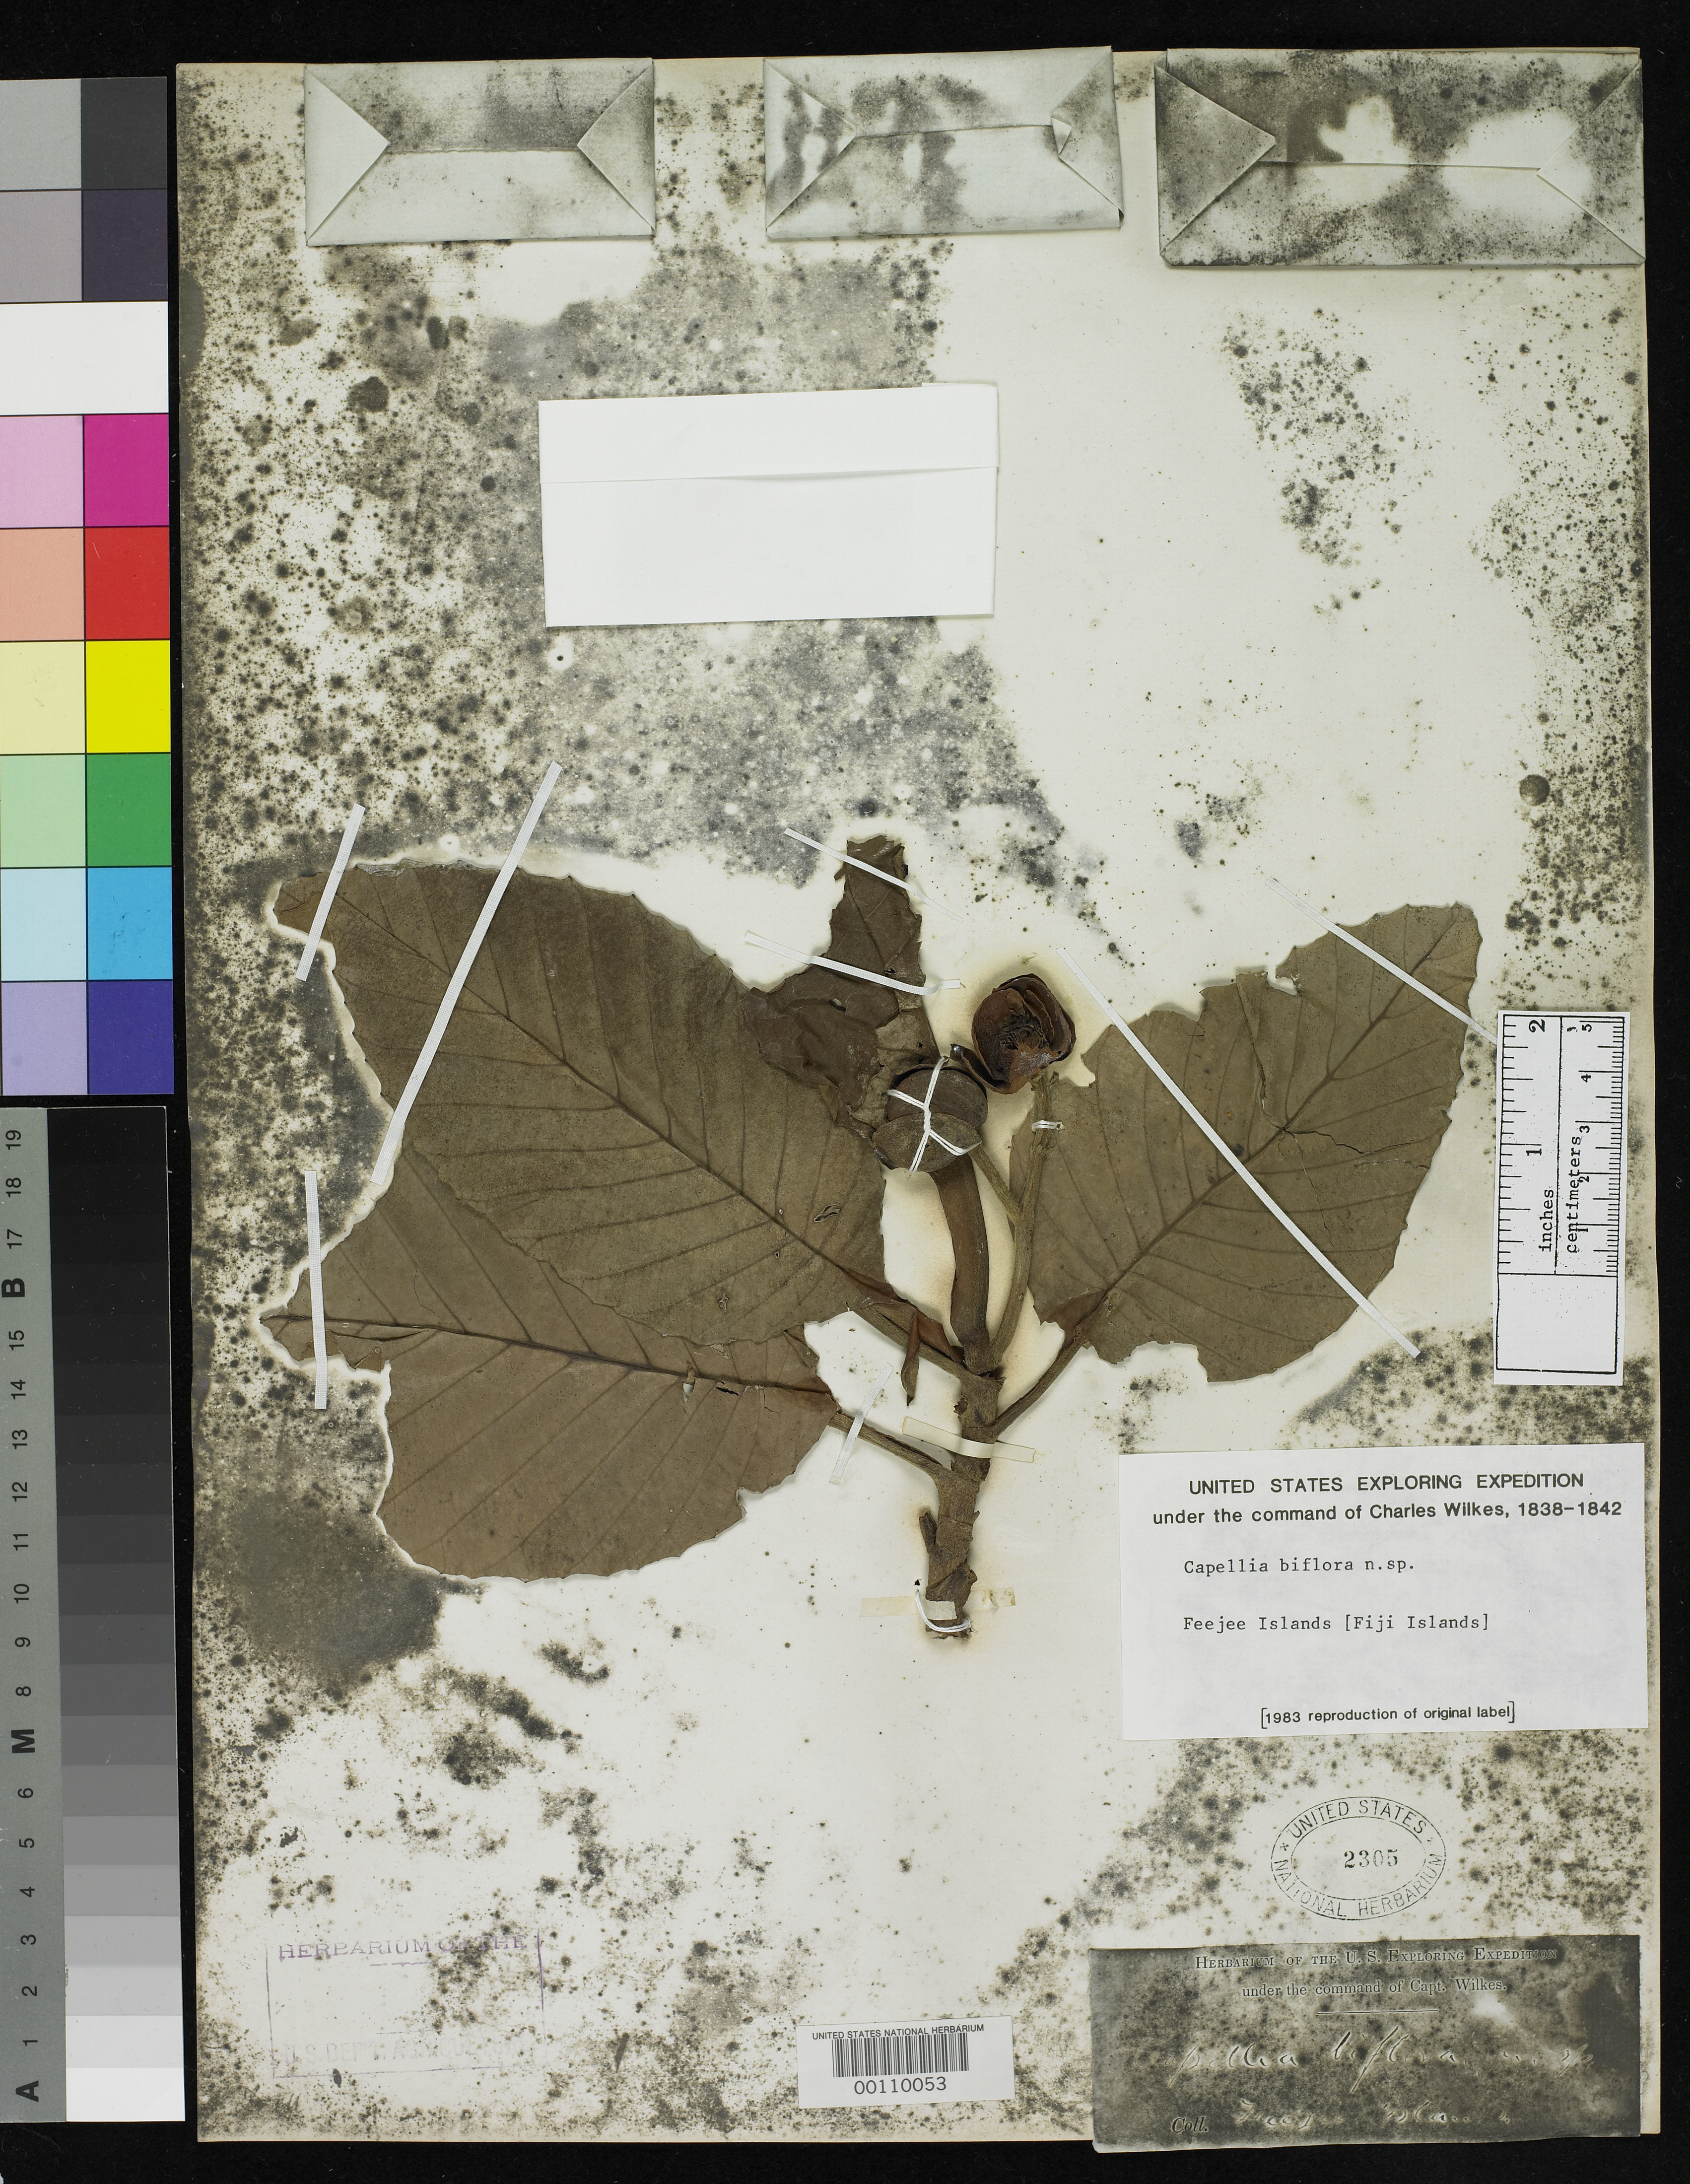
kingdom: Plantae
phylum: Tracheophyta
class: Magnoliopsida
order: Dilleniales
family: Dilleniaceae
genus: Capellia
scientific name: Capellia biflora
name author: A. Gray in Wilkes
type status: Type Collection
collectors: Wilkes Explor. Exped.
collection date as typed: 1838 to -- --- 1842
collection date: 1838/1842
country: Fiji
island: Ovalau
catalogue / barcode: US 2305